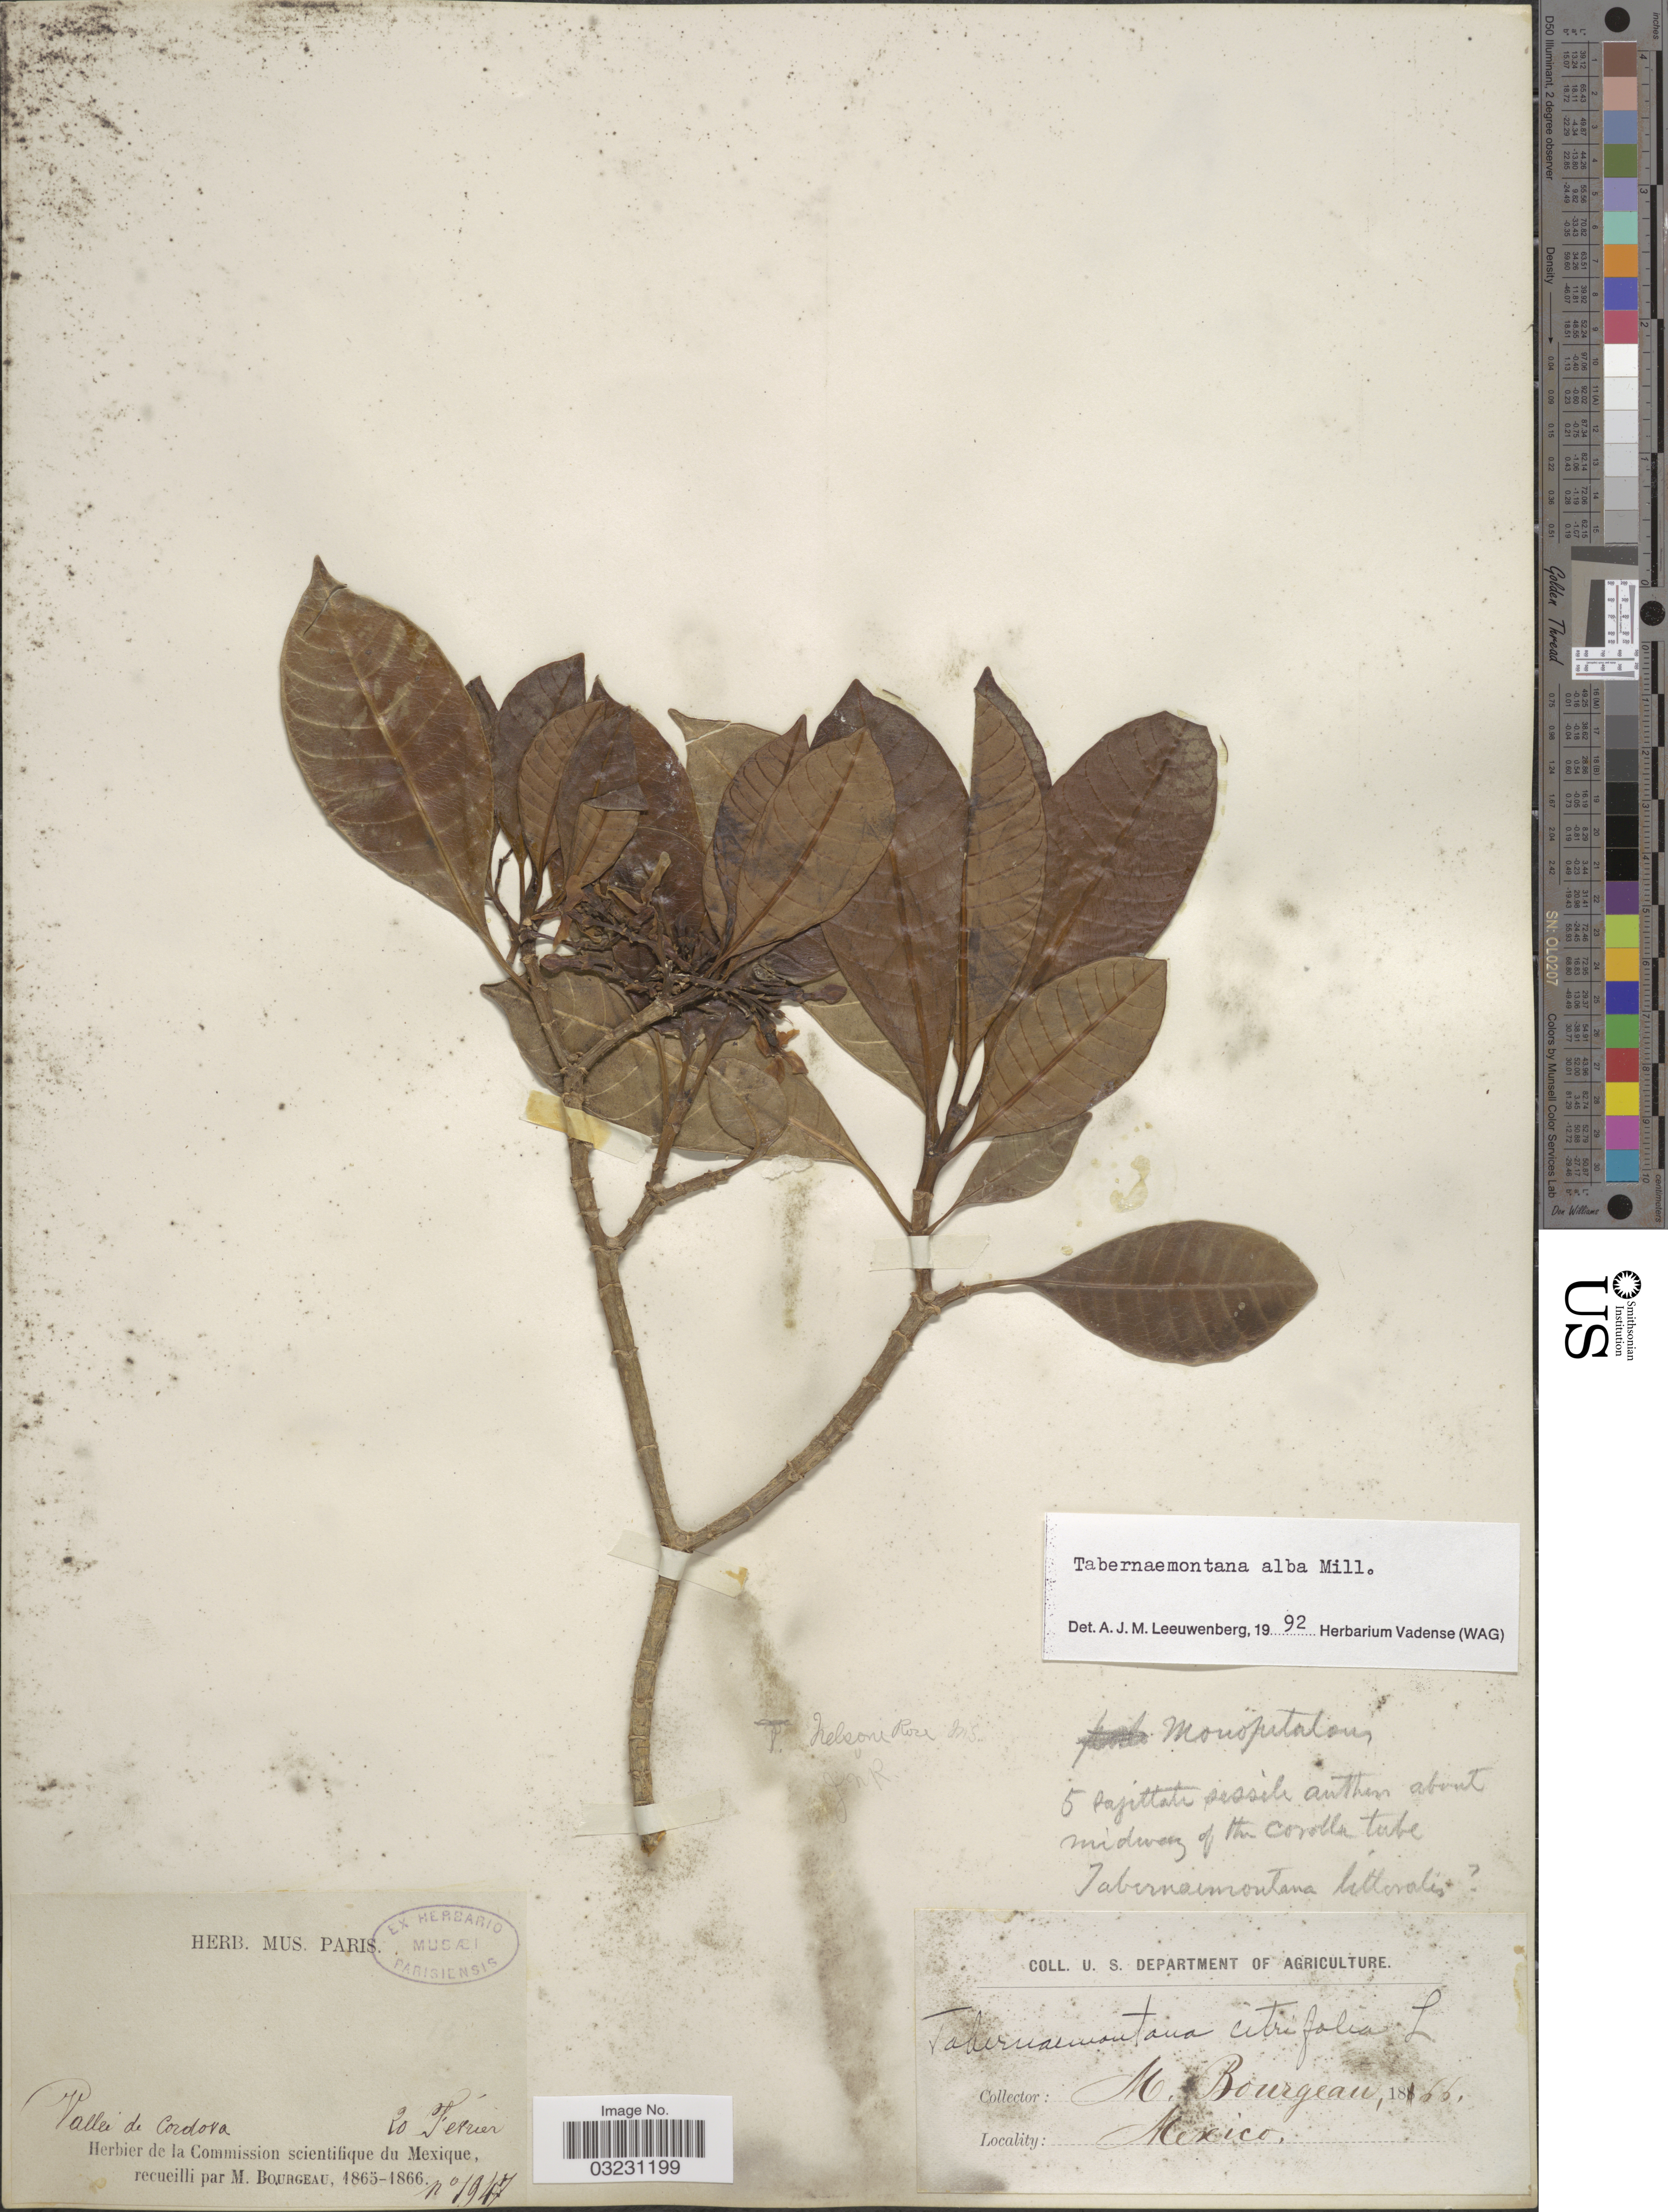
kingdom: Plantae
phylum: Tracheophyta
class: Magnoliopsida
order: Gentianales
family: Apocynaceae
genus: Tabernaemontana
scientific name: Tabernaemontana alba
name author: Mill.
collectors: M. Bourgeau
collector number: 1947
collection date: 1866-02-20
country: Mexico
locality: Vallée de Cordova.